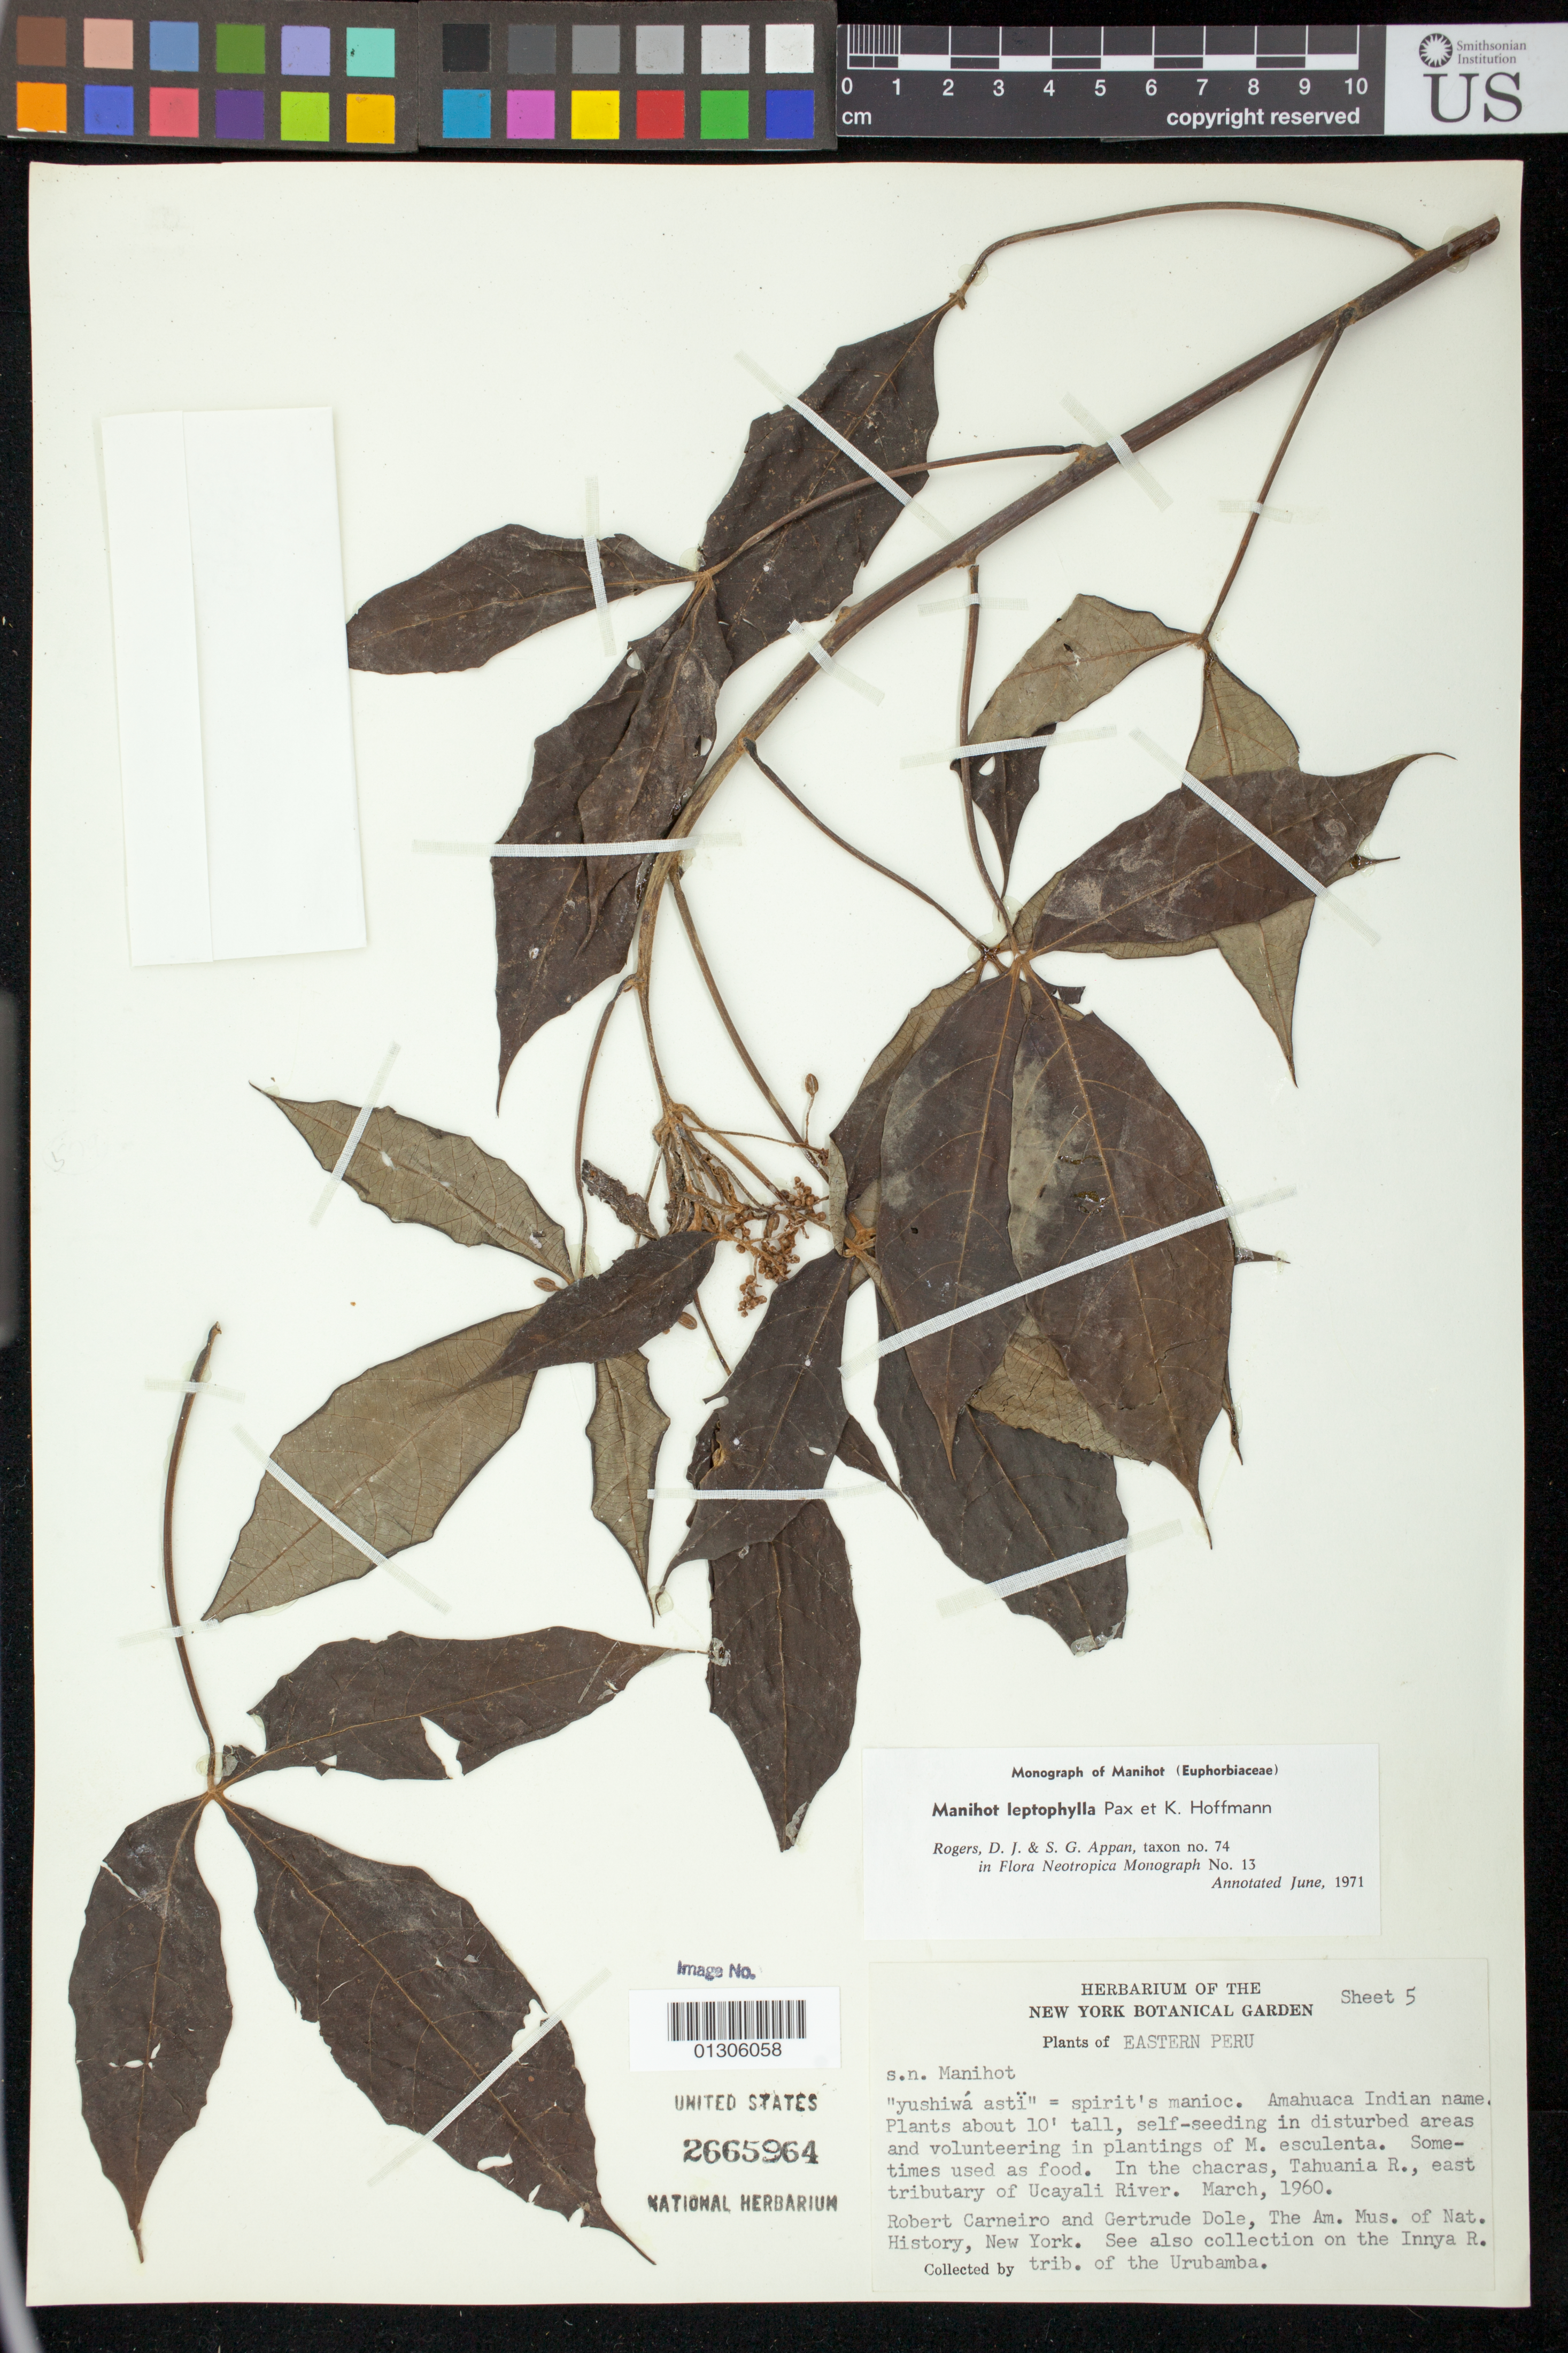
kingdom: Plantae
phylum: Tracheophyta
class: Magnoliopsida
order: Malpighiales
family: Euphorbiaceae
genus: Manihot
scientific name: Manihot australis A.M. Mendoza & Orlandini, ined. 2018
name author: A.M. Mendoza & Orlandini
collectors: R. Carneiro & G. Dole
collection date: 1960-03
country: Peru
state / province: Ucayali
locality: In the chacras, Tahuania R., east tributary of Ucayali River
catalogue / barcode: US 2665964